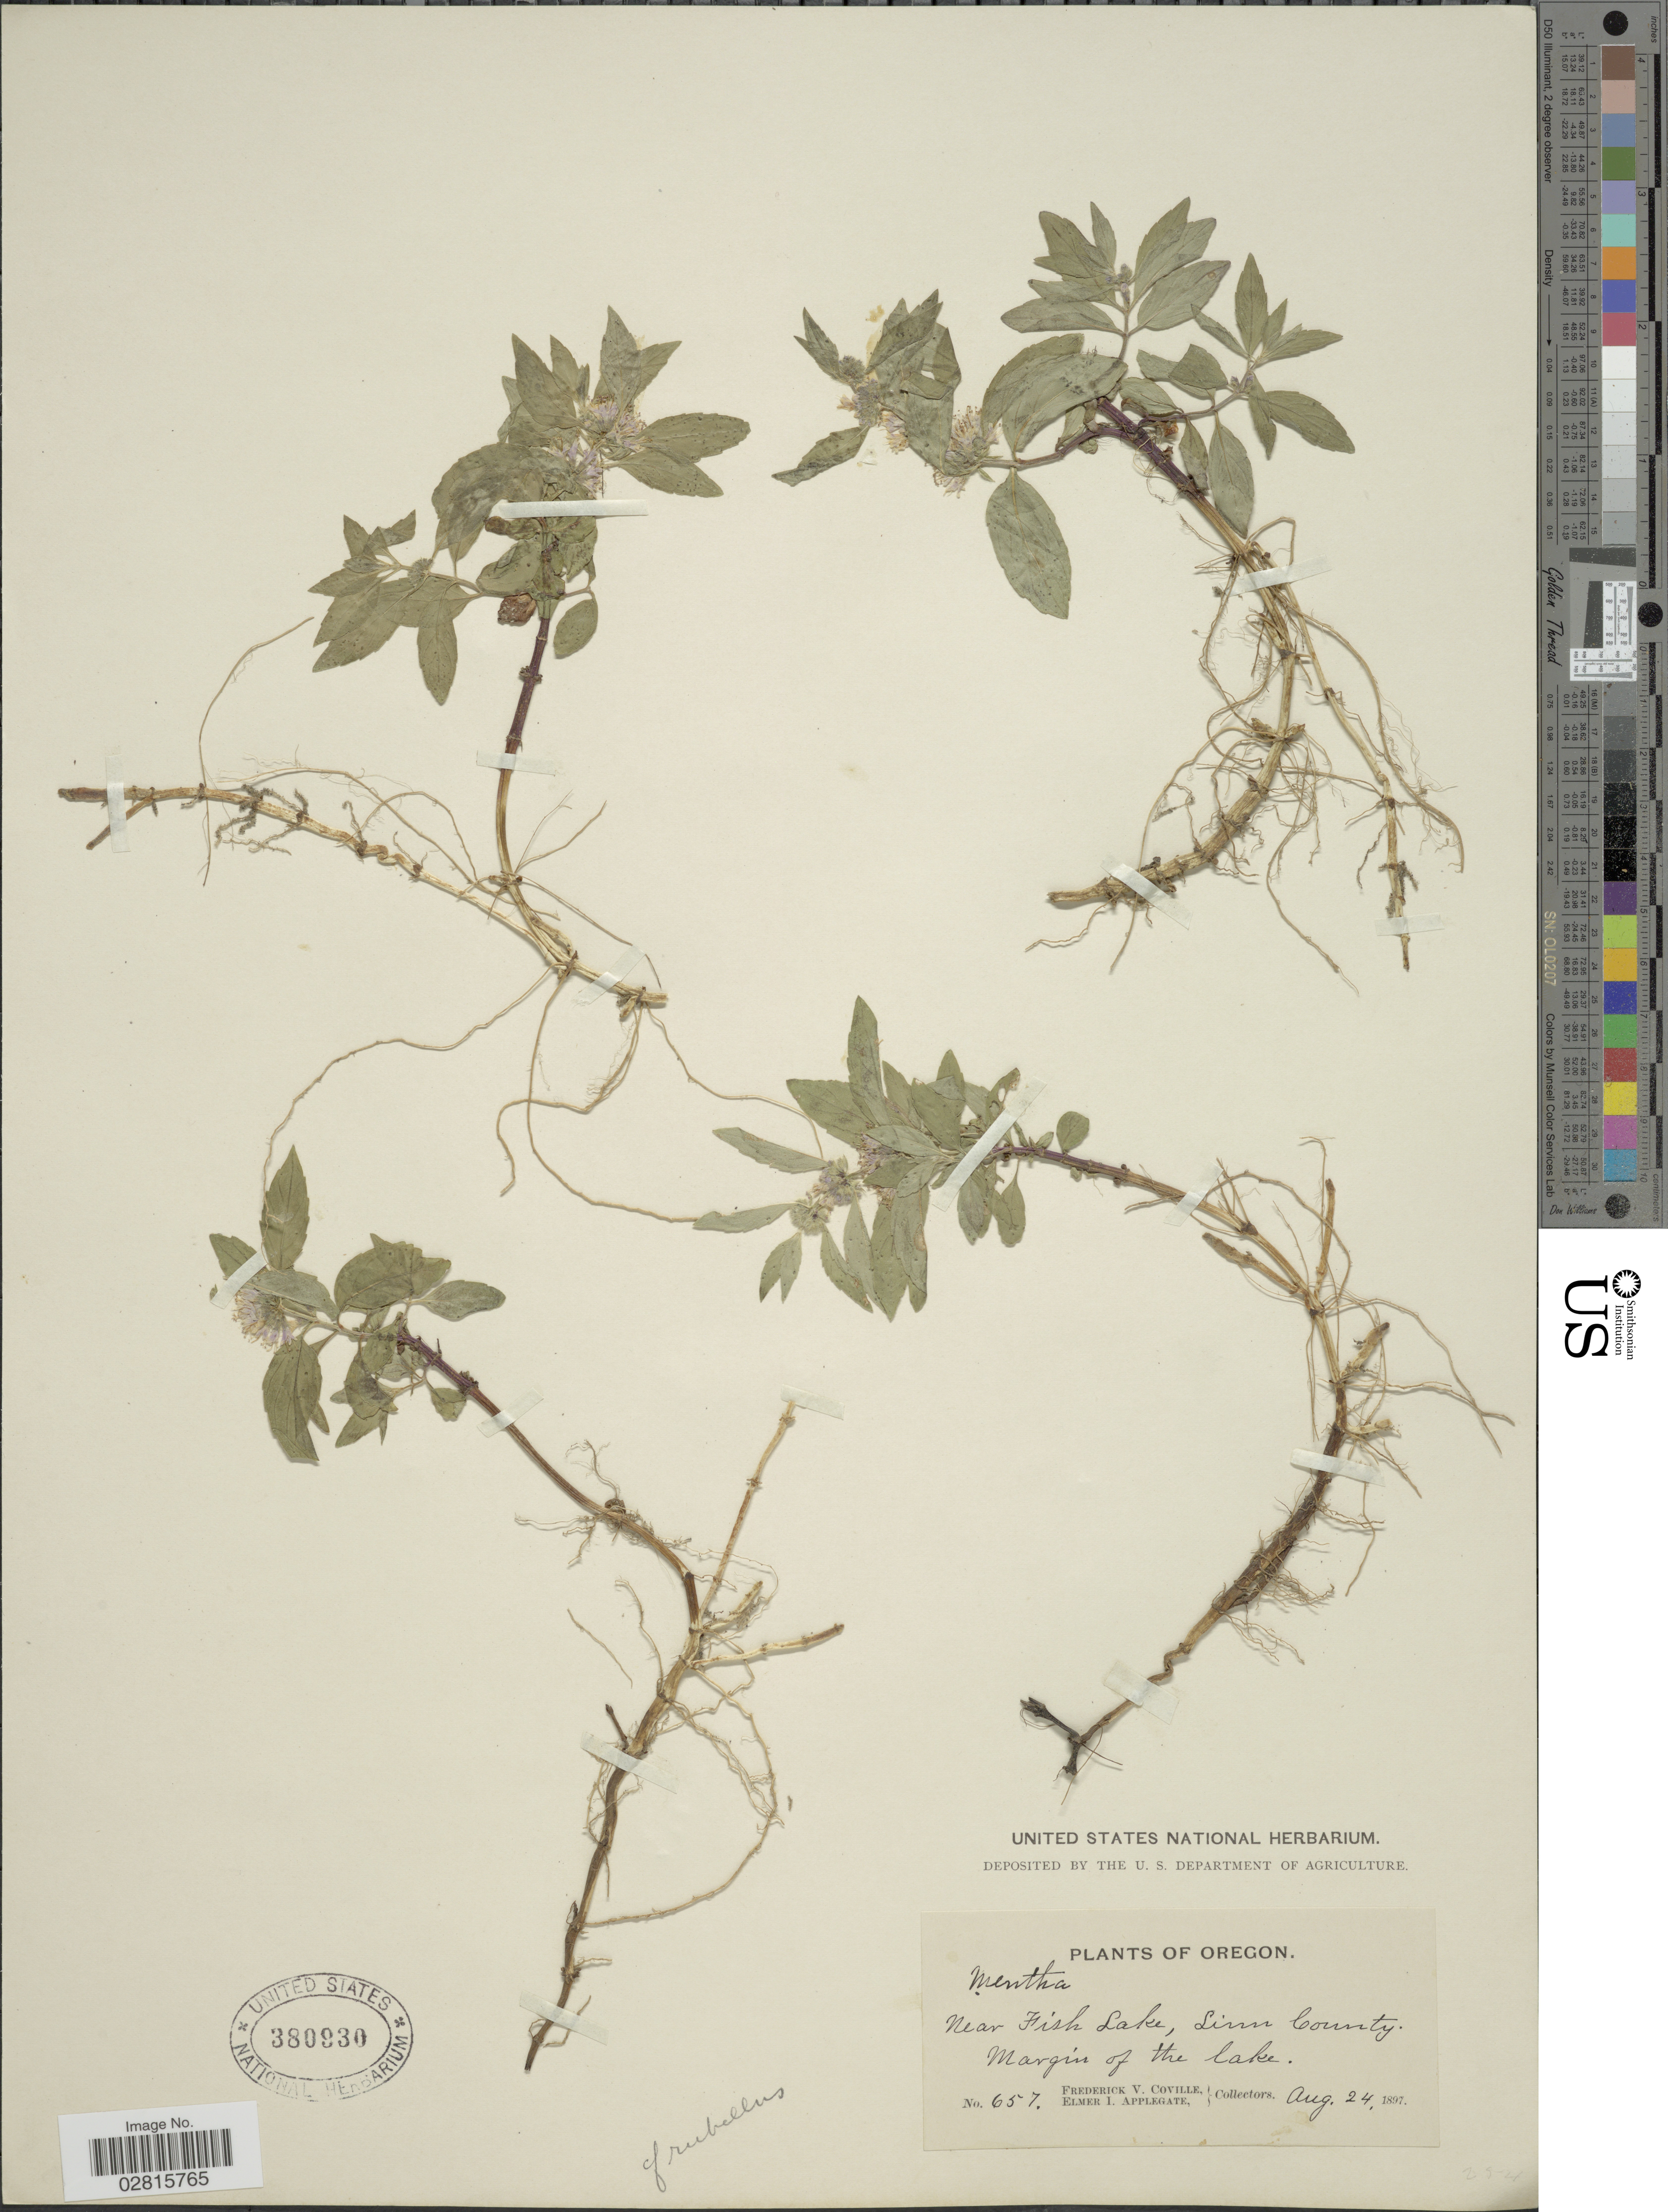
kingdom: Plantae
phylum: Tracheophyta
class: Magnoliopsida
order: Lamiales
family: Lamiaceae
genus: Mentha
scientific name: Mentha rubella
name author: Rydb.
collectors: F. V. Coville & E. I. Applegate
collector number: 657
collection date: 1897-08-24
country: United States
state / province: Oregon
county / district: Linn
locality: Near Fish Lake, Linn County, margin of the lake.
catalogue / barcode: US 380930